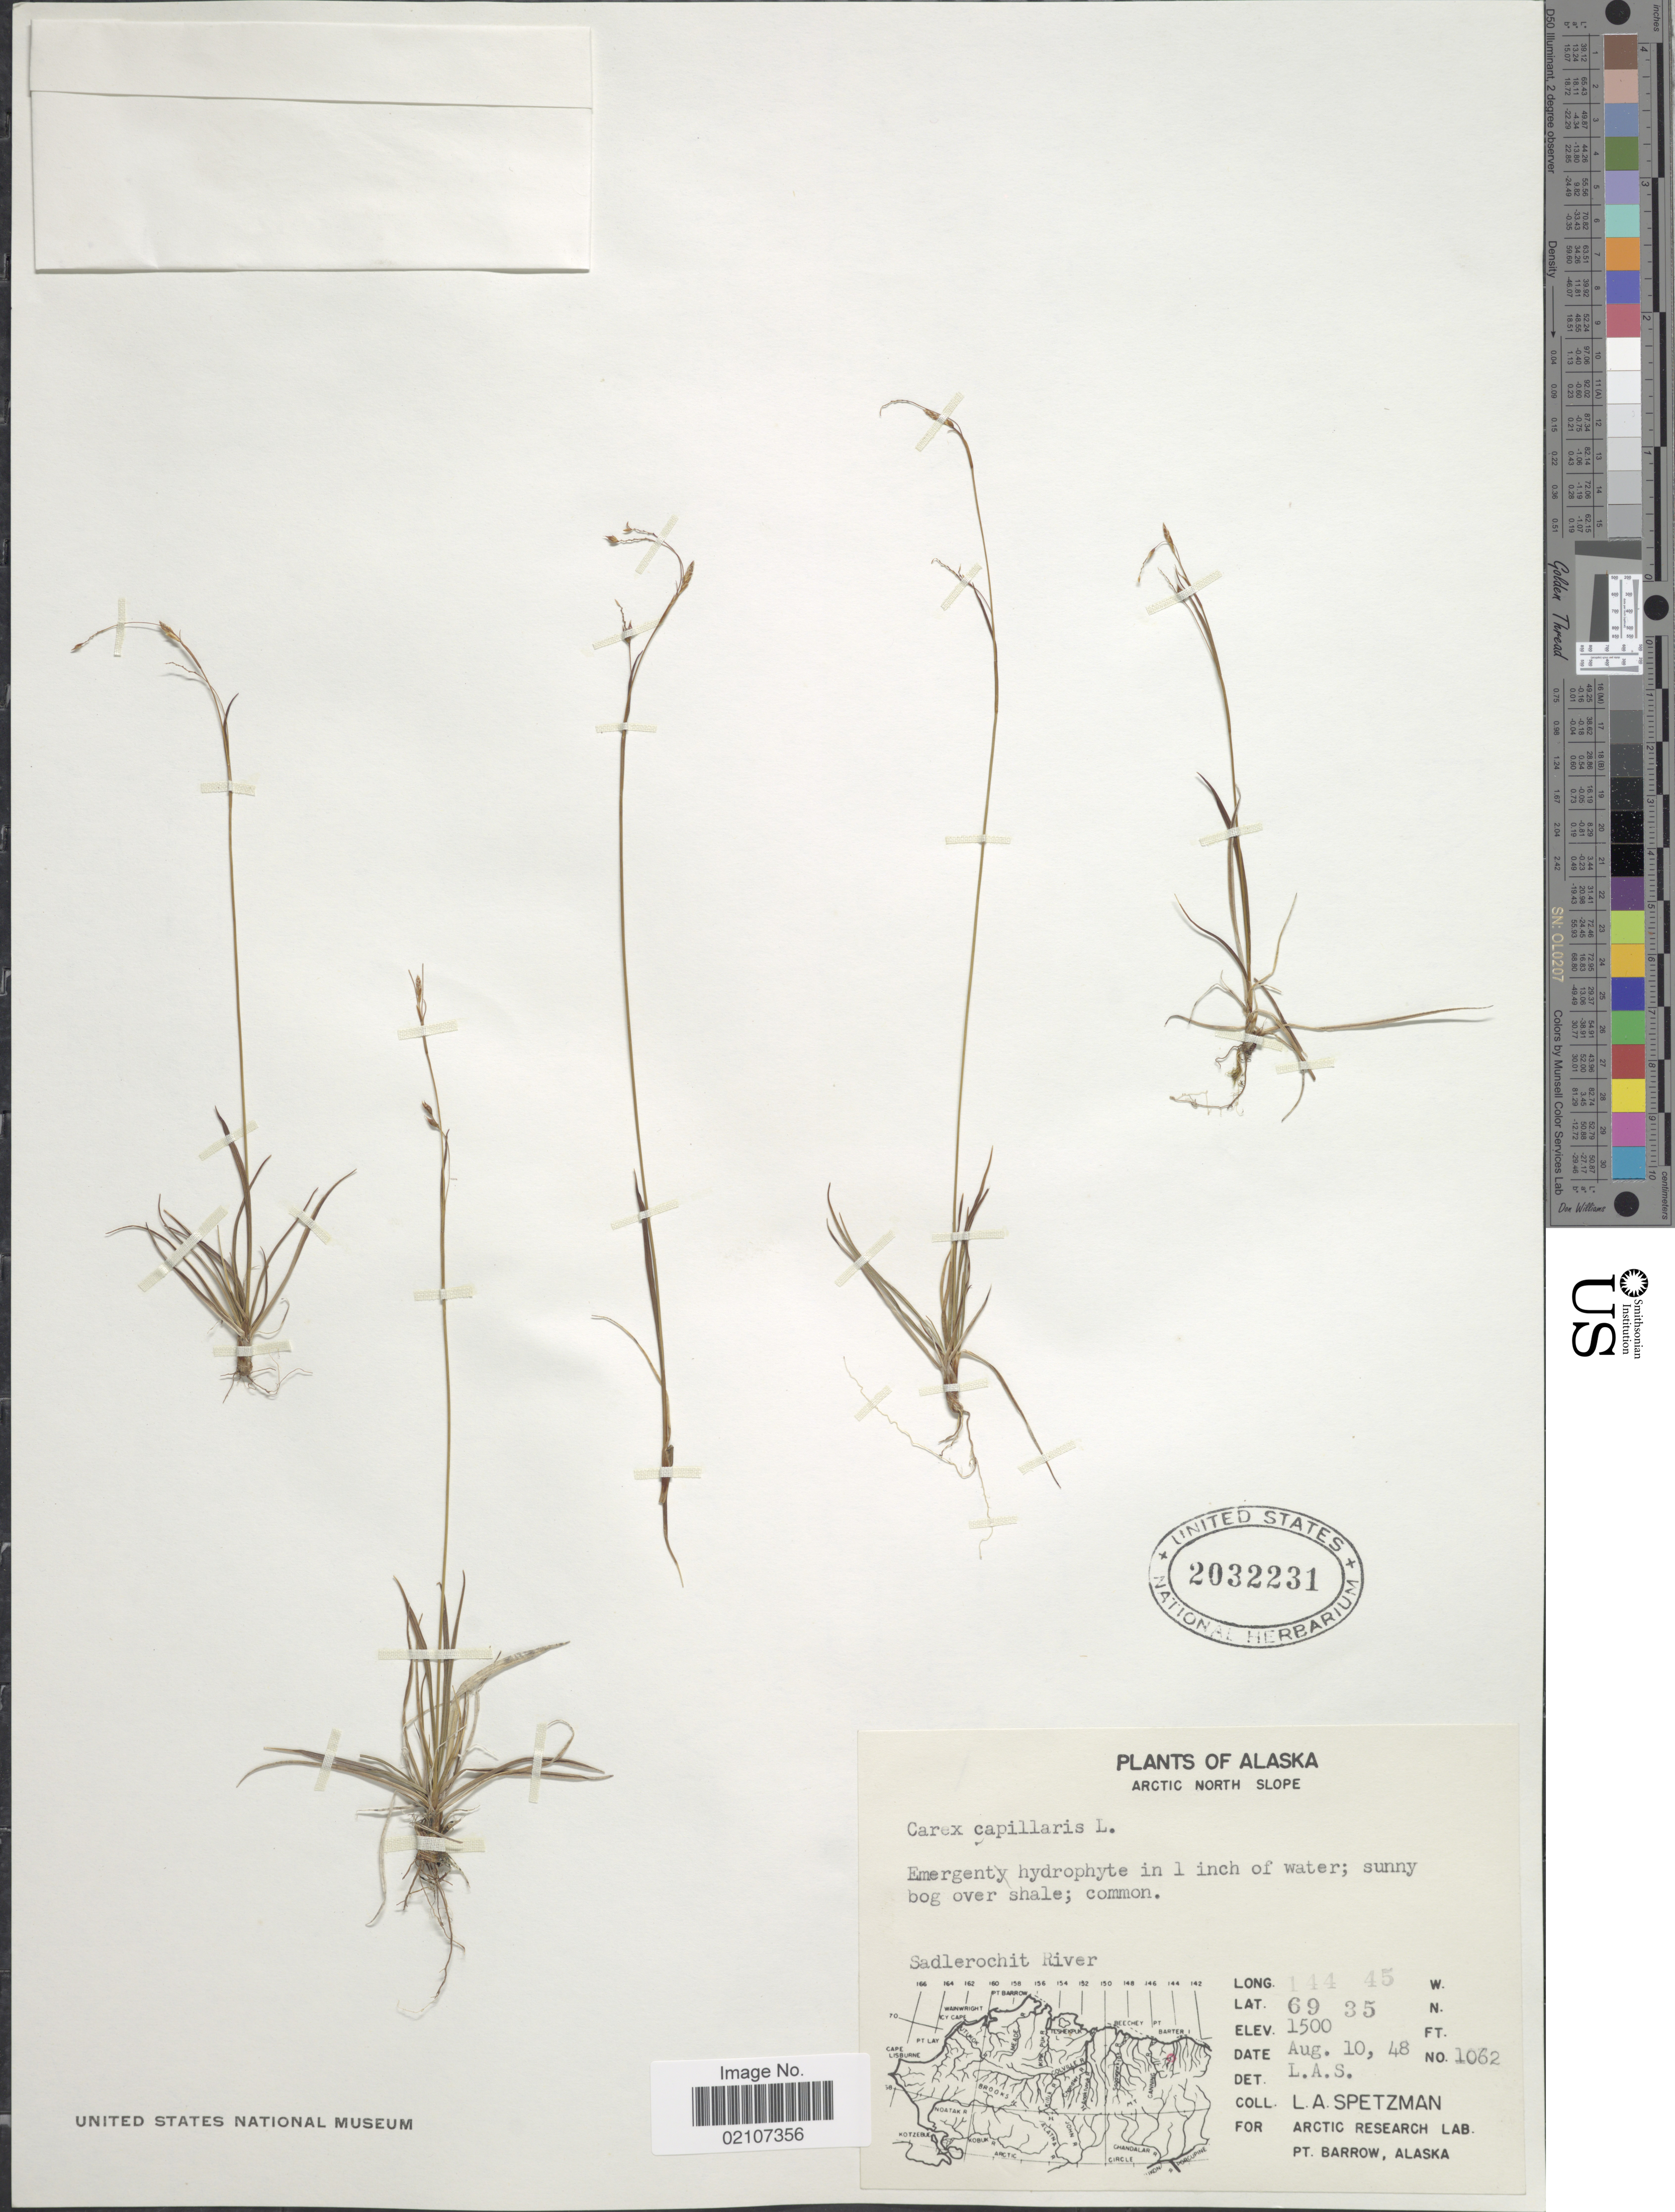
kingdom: Plantae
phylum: Tracheophyta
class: Liliopsida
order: Poales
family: Cyperaceae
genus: Carex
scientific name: Carex capillaris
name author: L.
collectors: L. Spetzman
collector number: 1062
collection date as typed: Transcribed d/m/y: 10/8/48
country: United States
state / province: Alaska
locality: Arctic North Slope. Sunny bog over shale. Sadlerochit River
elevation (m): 457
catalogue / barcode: US 2032231